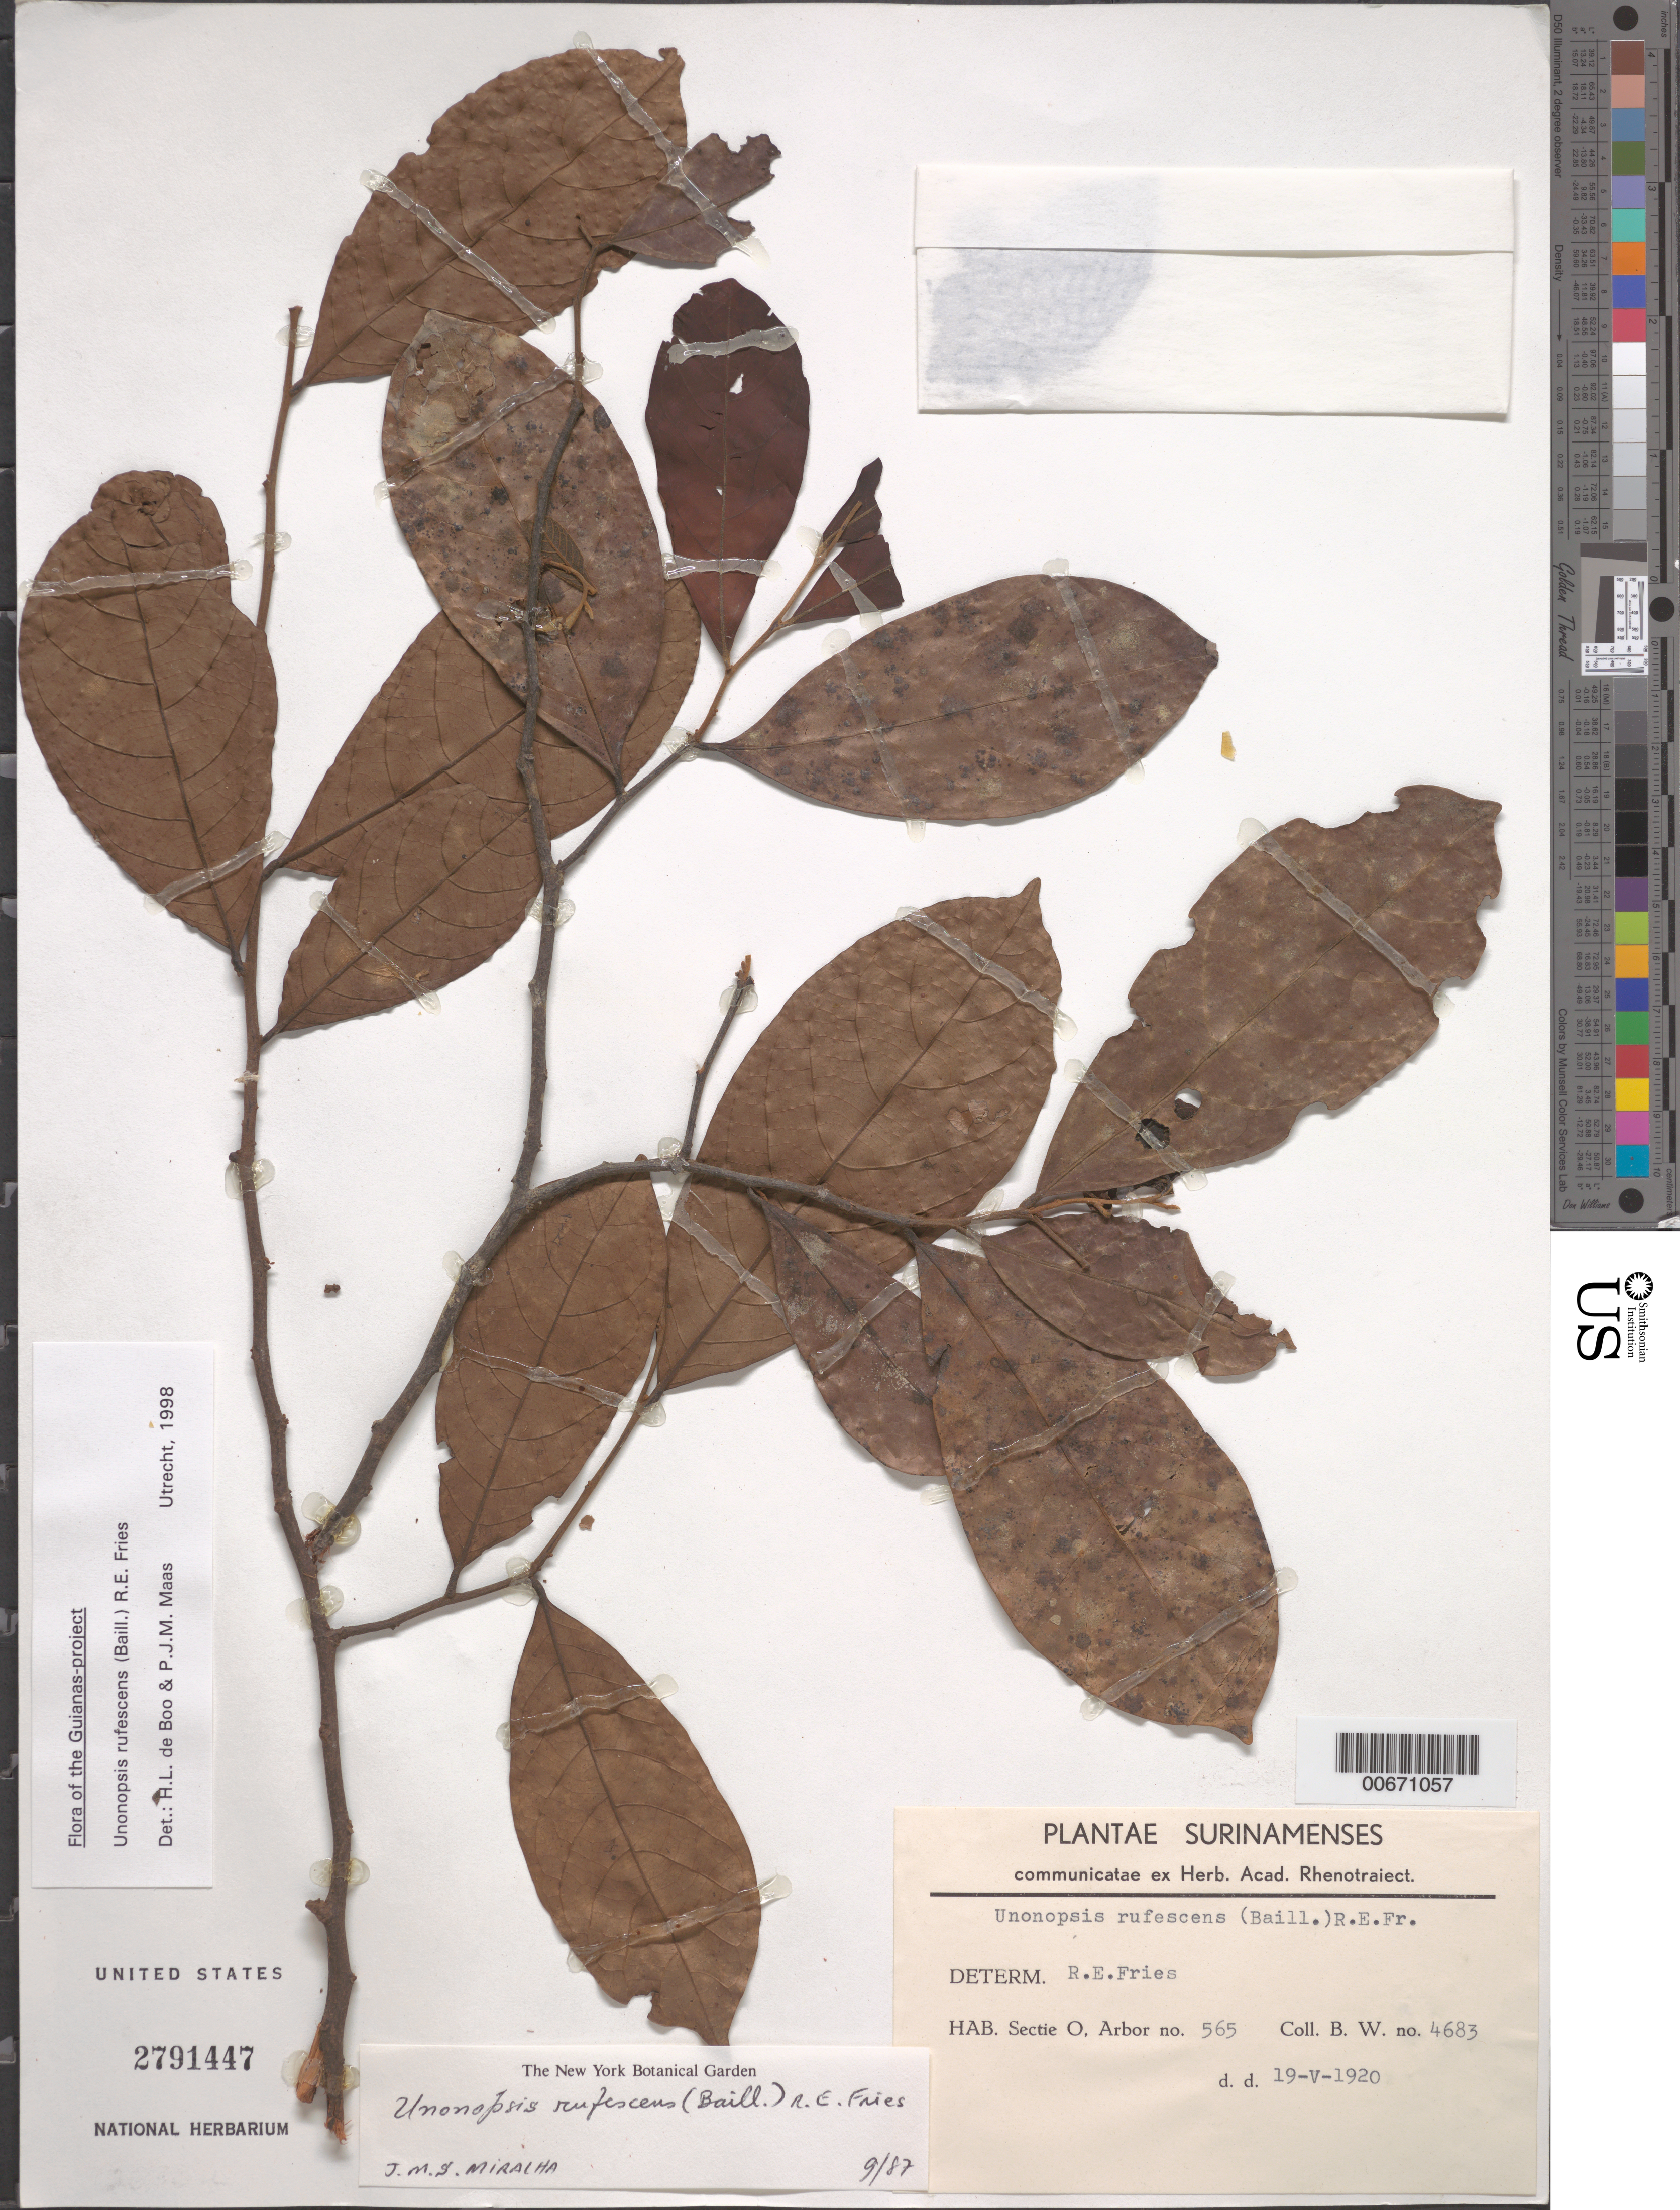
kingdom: Plantae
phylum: Tracheophyta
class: Magnoliopsida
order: Magnoliales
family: Annonaceae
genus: Unonopsis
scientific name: Unonopsis rufescens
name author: (Baill.) R.E. Fr.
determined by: de Boo, H. L.; Maas, P. J.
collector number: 4683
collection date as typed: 19-May-20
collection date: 1920-05-19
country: Suriname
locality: Sectie O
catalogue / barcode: US 2791447